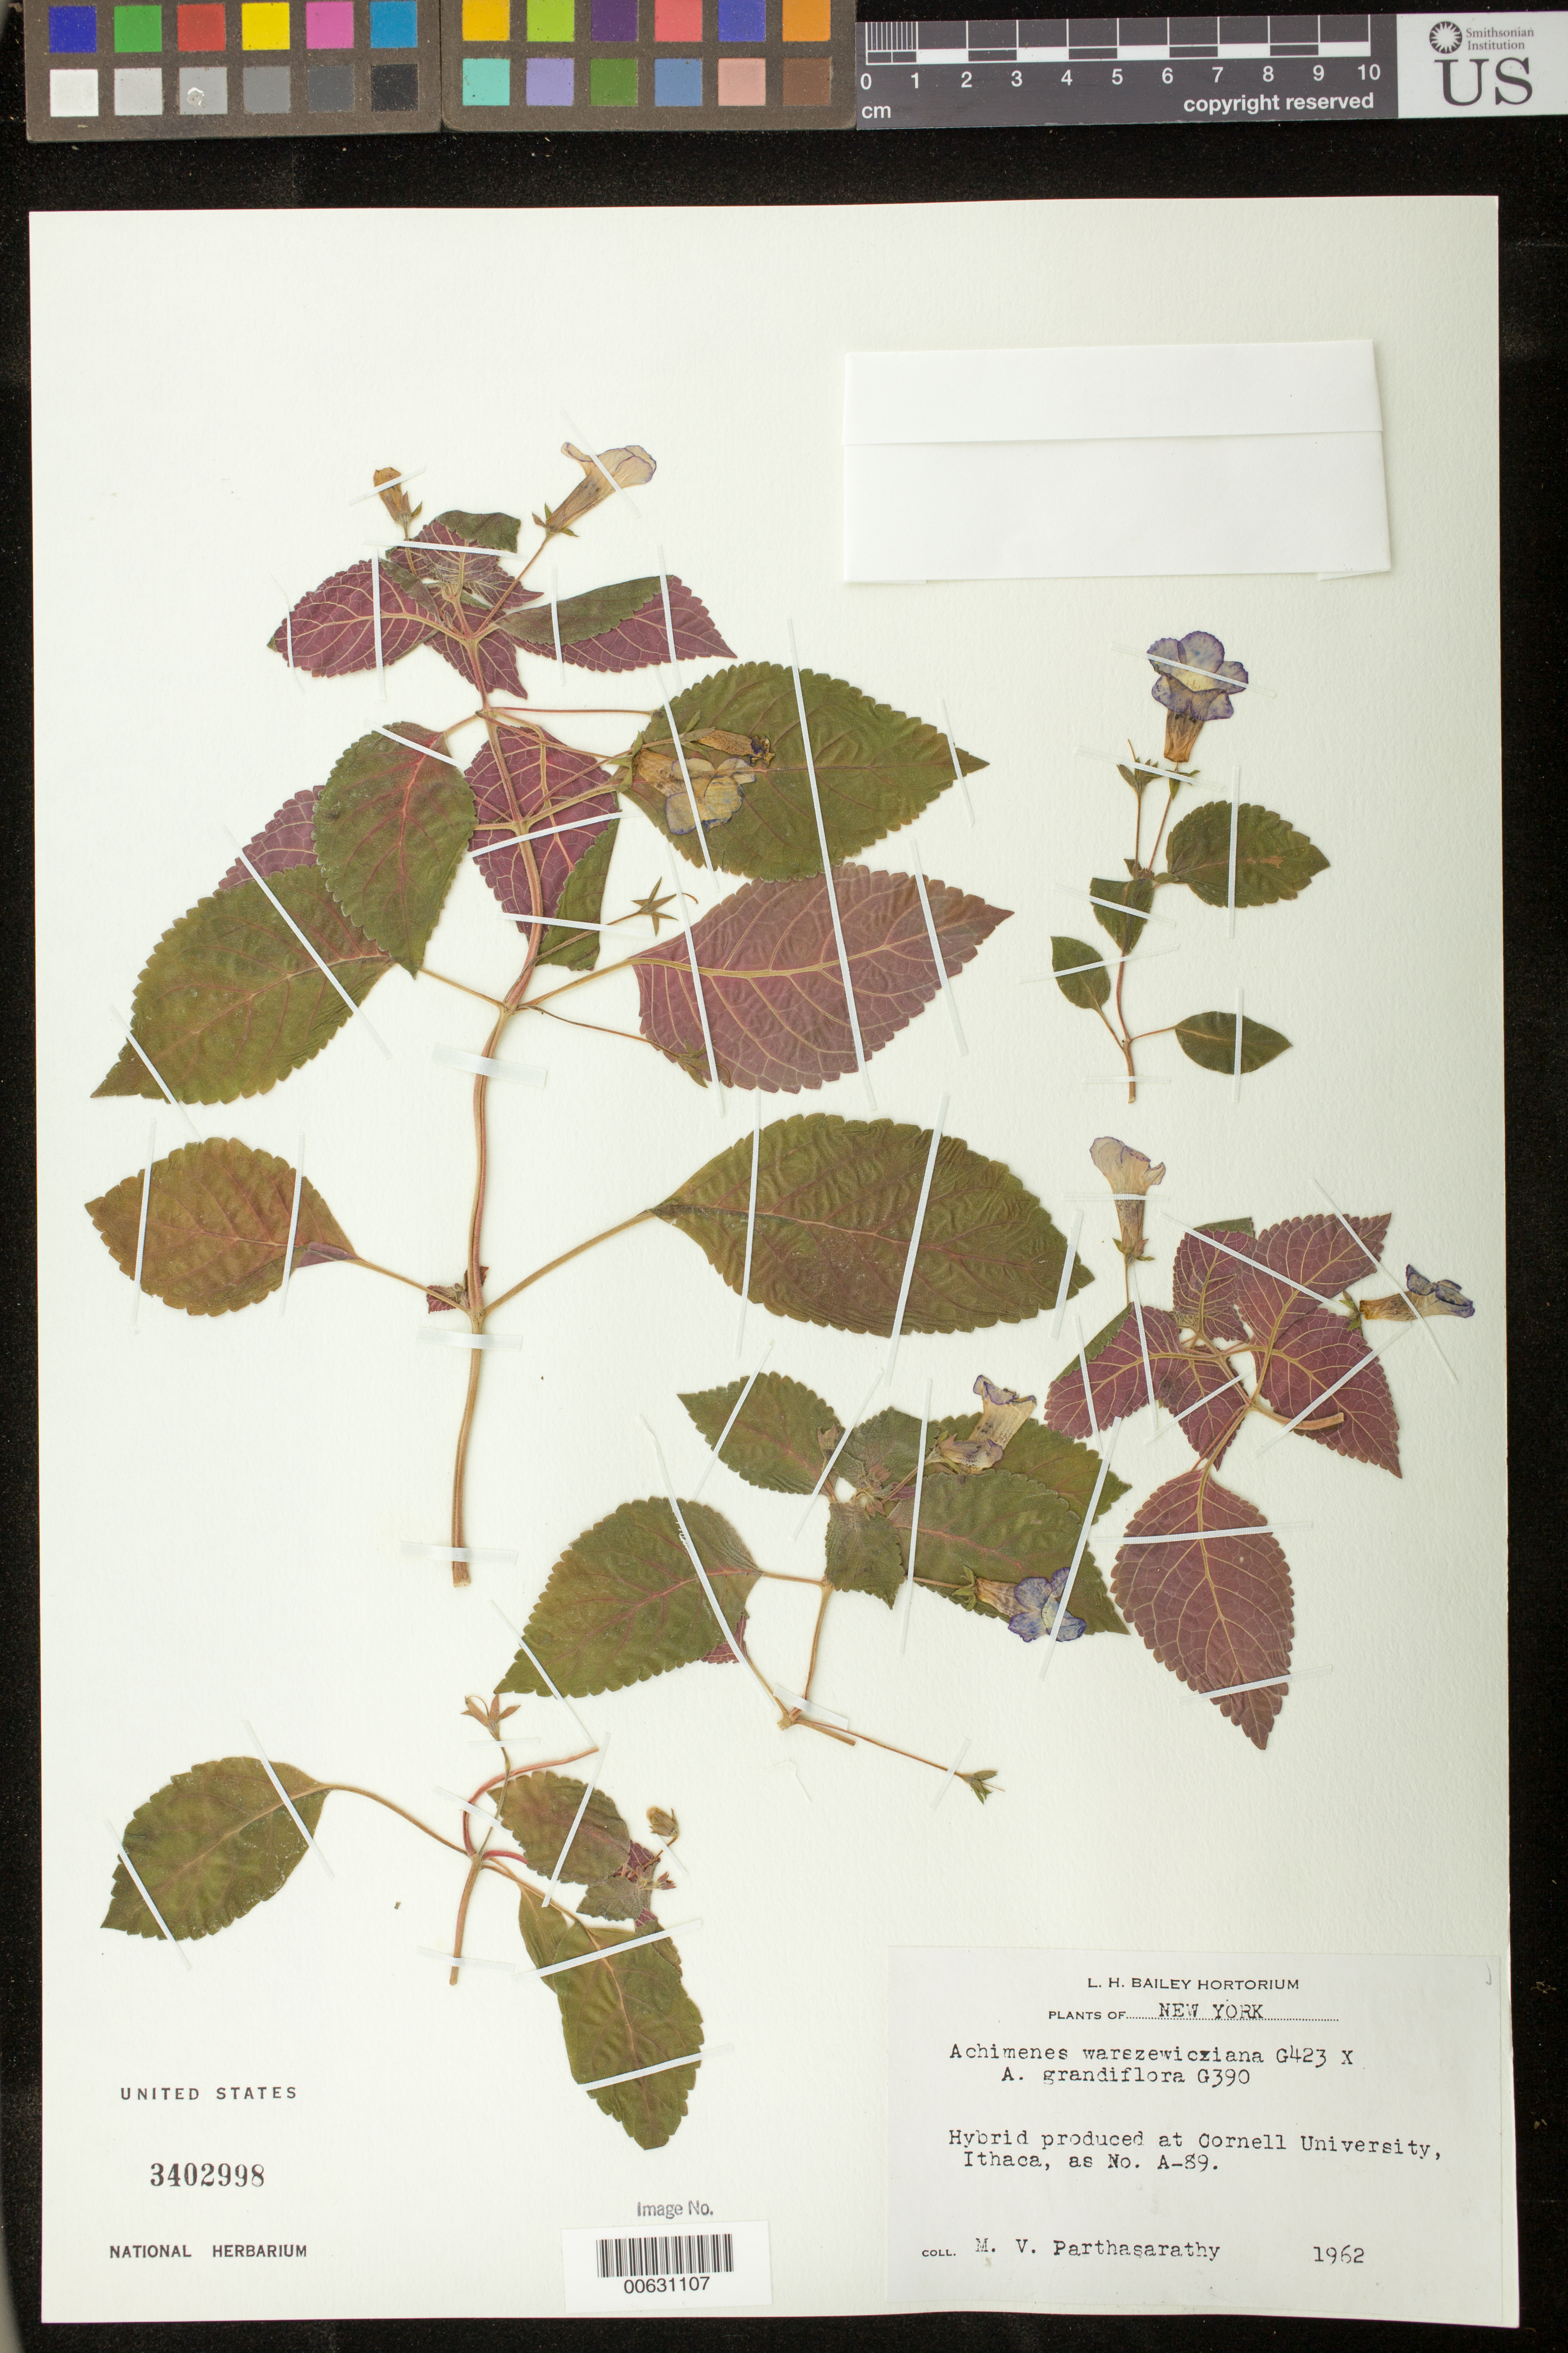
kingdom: Plantae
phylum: Tracheophyta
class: Magnoliopsida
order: Lamiales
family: Gesneriaceae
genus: Achimenes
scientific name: Achimenes hybrid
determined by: Skog, Laurence E.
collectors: M. Parthasarathy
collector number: s.n. [A-89]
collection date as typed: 1962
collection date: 1962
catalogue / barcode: US 3402998